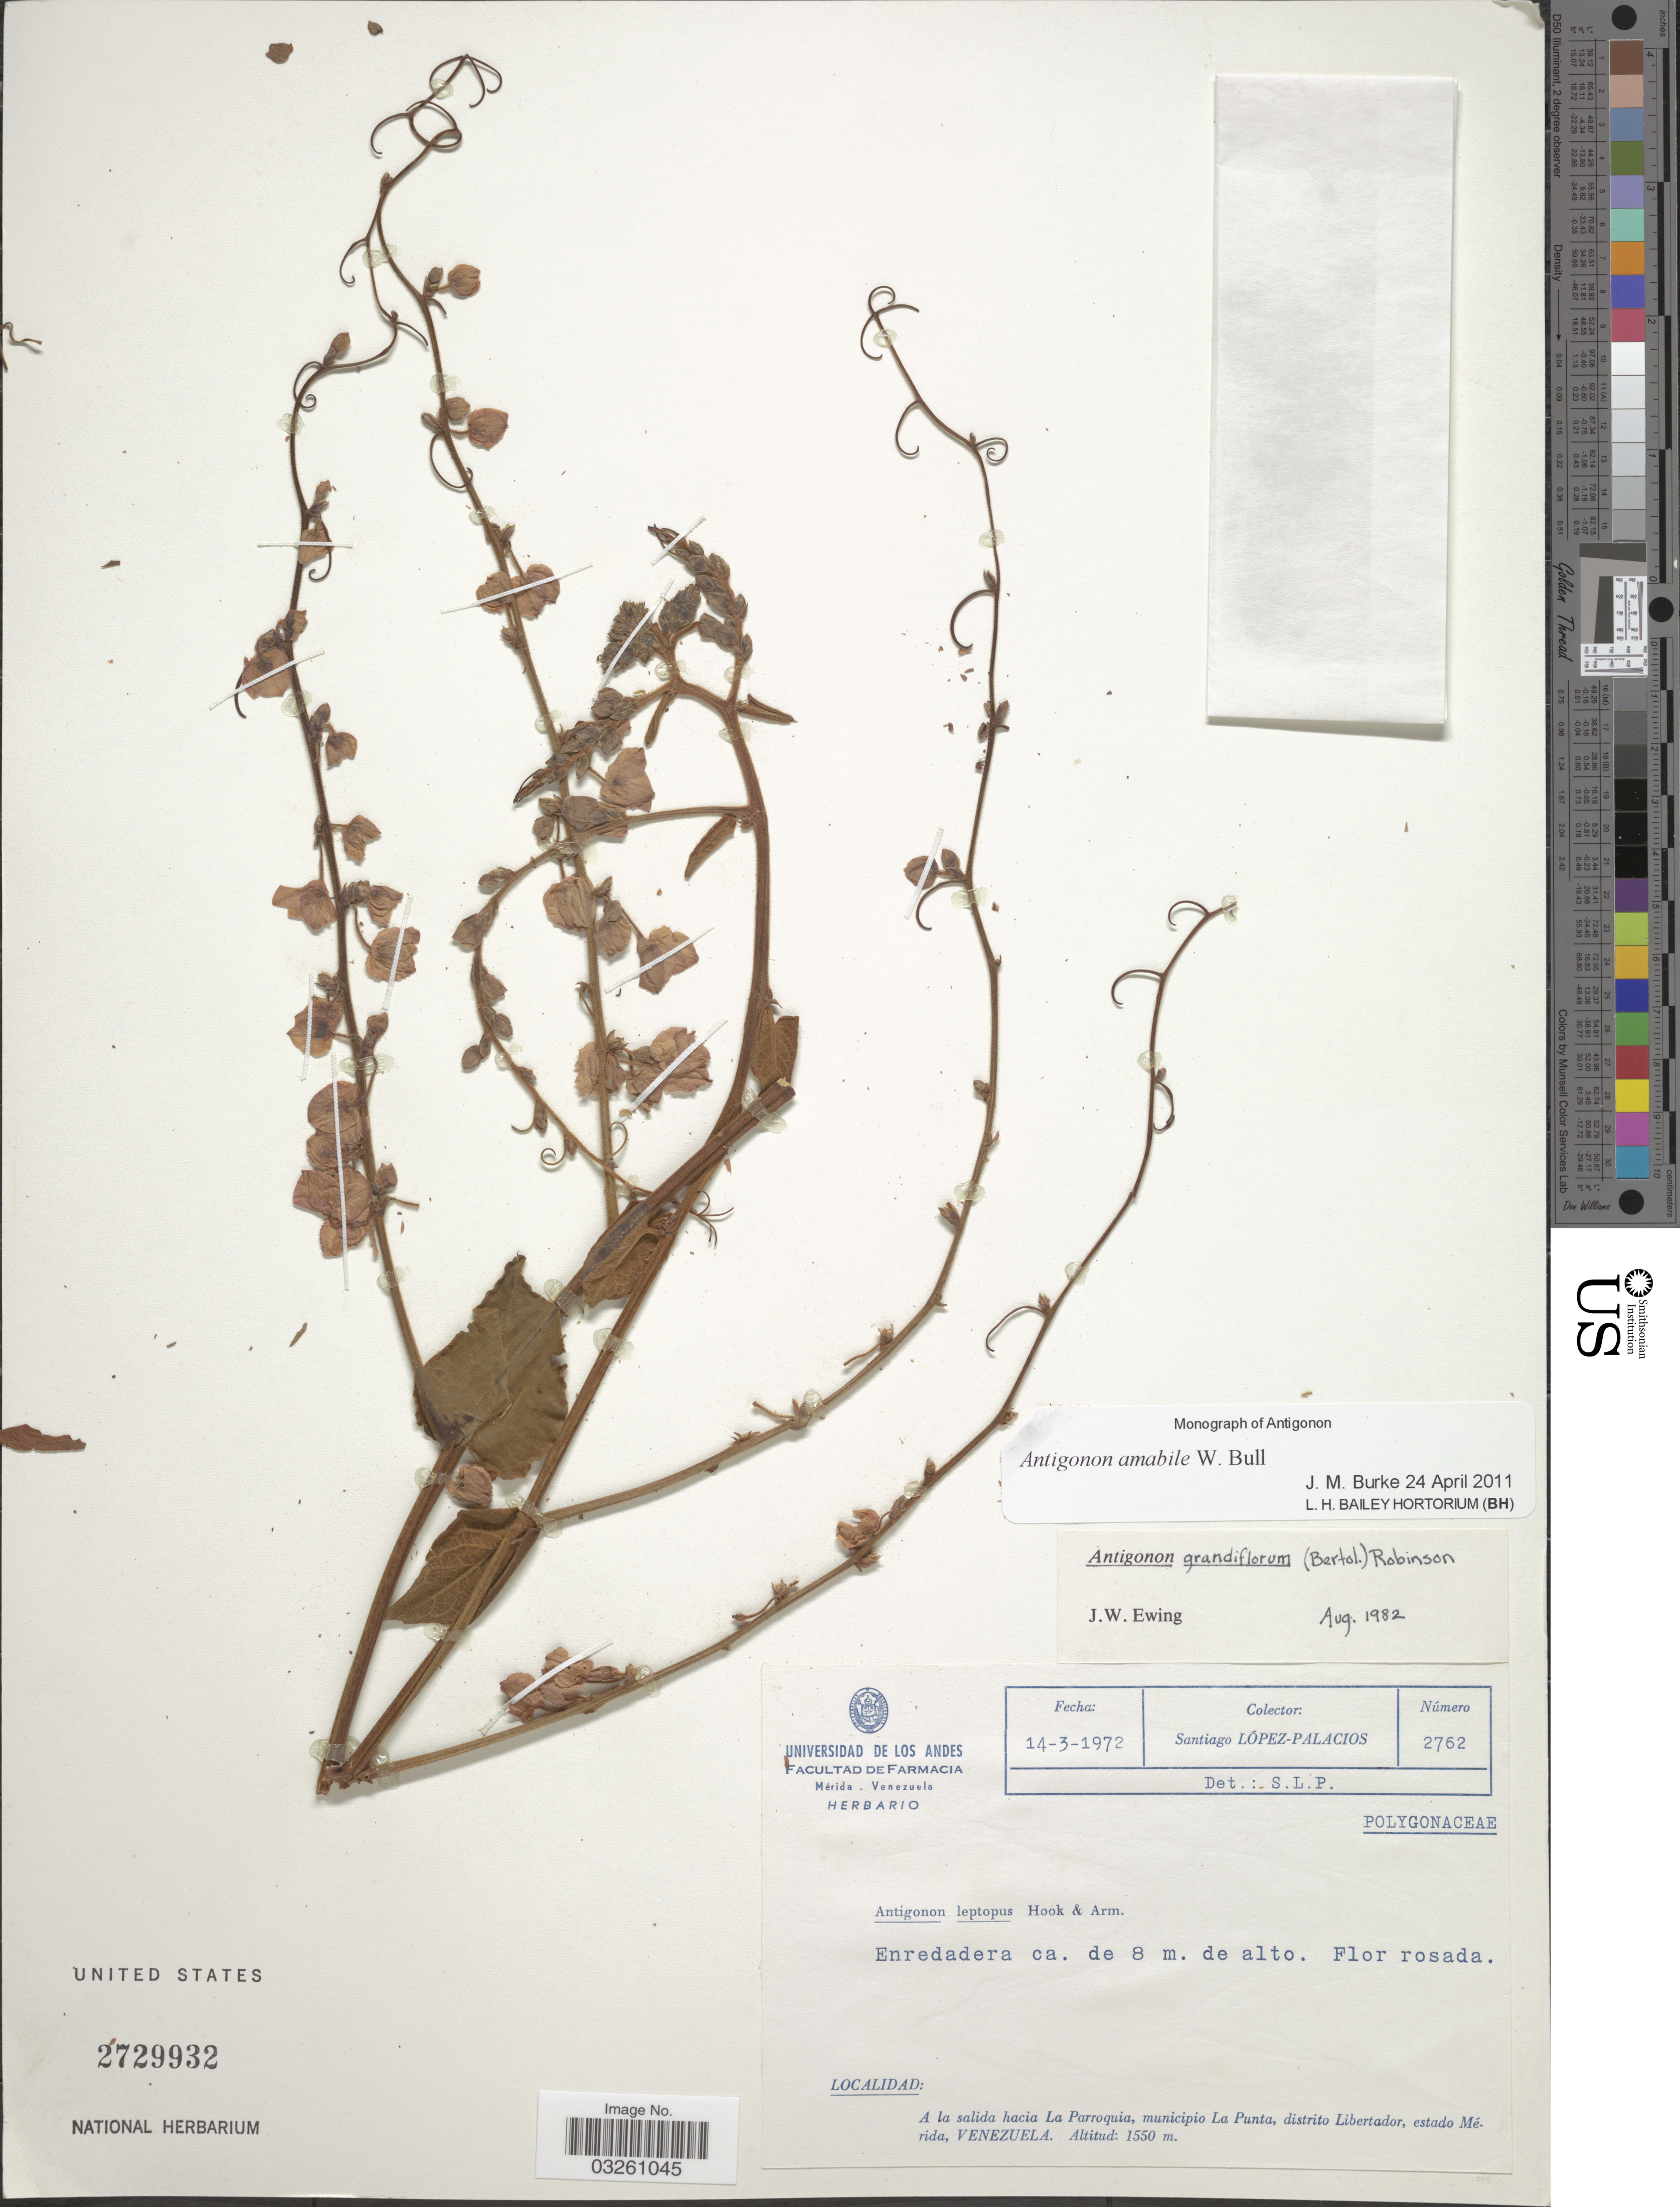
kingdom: Plantae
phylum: Tracheophyta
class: Magnoliopsida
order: Caryophyllales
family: Polygonaceae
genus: Antigonon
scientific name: Antigonon amabile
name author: W. Bull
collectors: S. López-Palacios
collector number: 2762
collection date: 1972-03-14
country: Venezuela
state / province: Mérida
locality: A la salida hacia La Parroquia, municipio La Punta, distrito Libertador.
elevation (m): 1550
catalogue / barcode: US 2729932